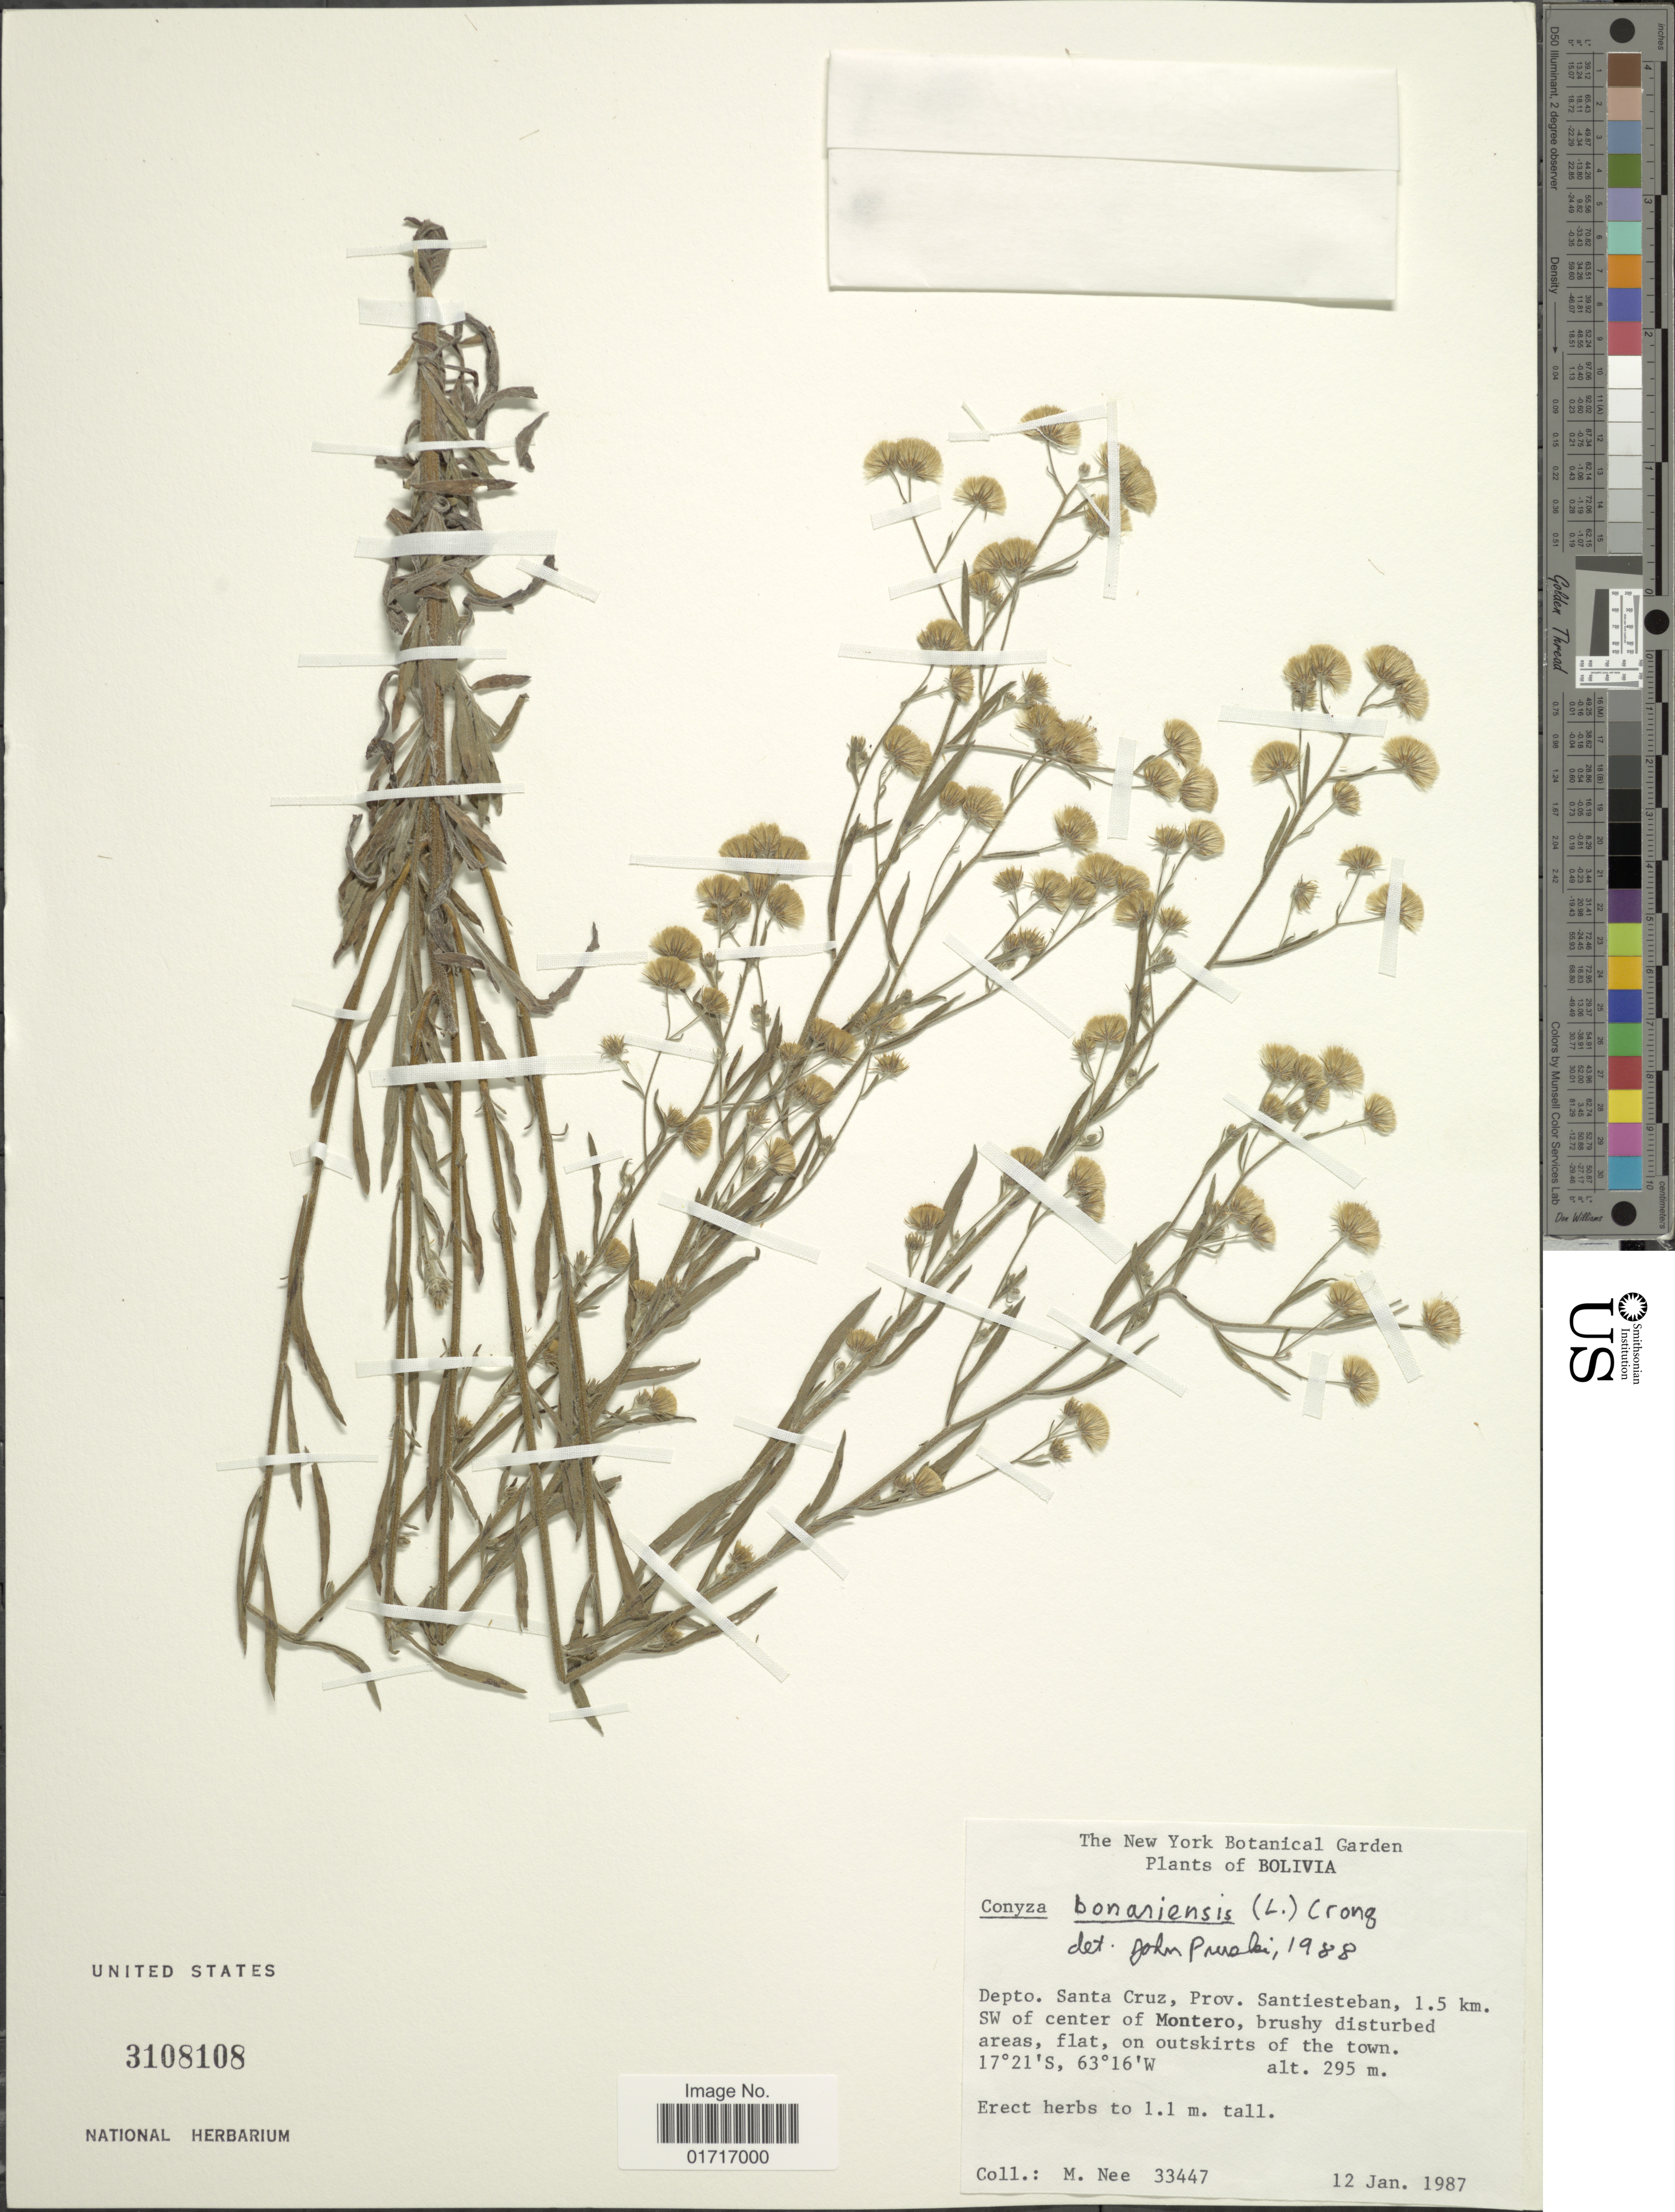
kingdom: Plantae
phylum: Tracheophyta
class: Magnoliopsida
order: Asterales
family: Asteraceae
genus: Conyza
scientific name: Conyza bonariensis var. leiotheca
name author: (S.F. Blake) Cuatrec.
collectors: M. Nee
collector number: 33447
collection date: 1987-01-12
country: Bolivia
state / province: Santa Cruz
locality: Depto. Santa Cruz ,Prov. Santiesteban, 1.5 km SW of center of Montero.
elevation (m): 295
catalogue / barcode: US 3108108